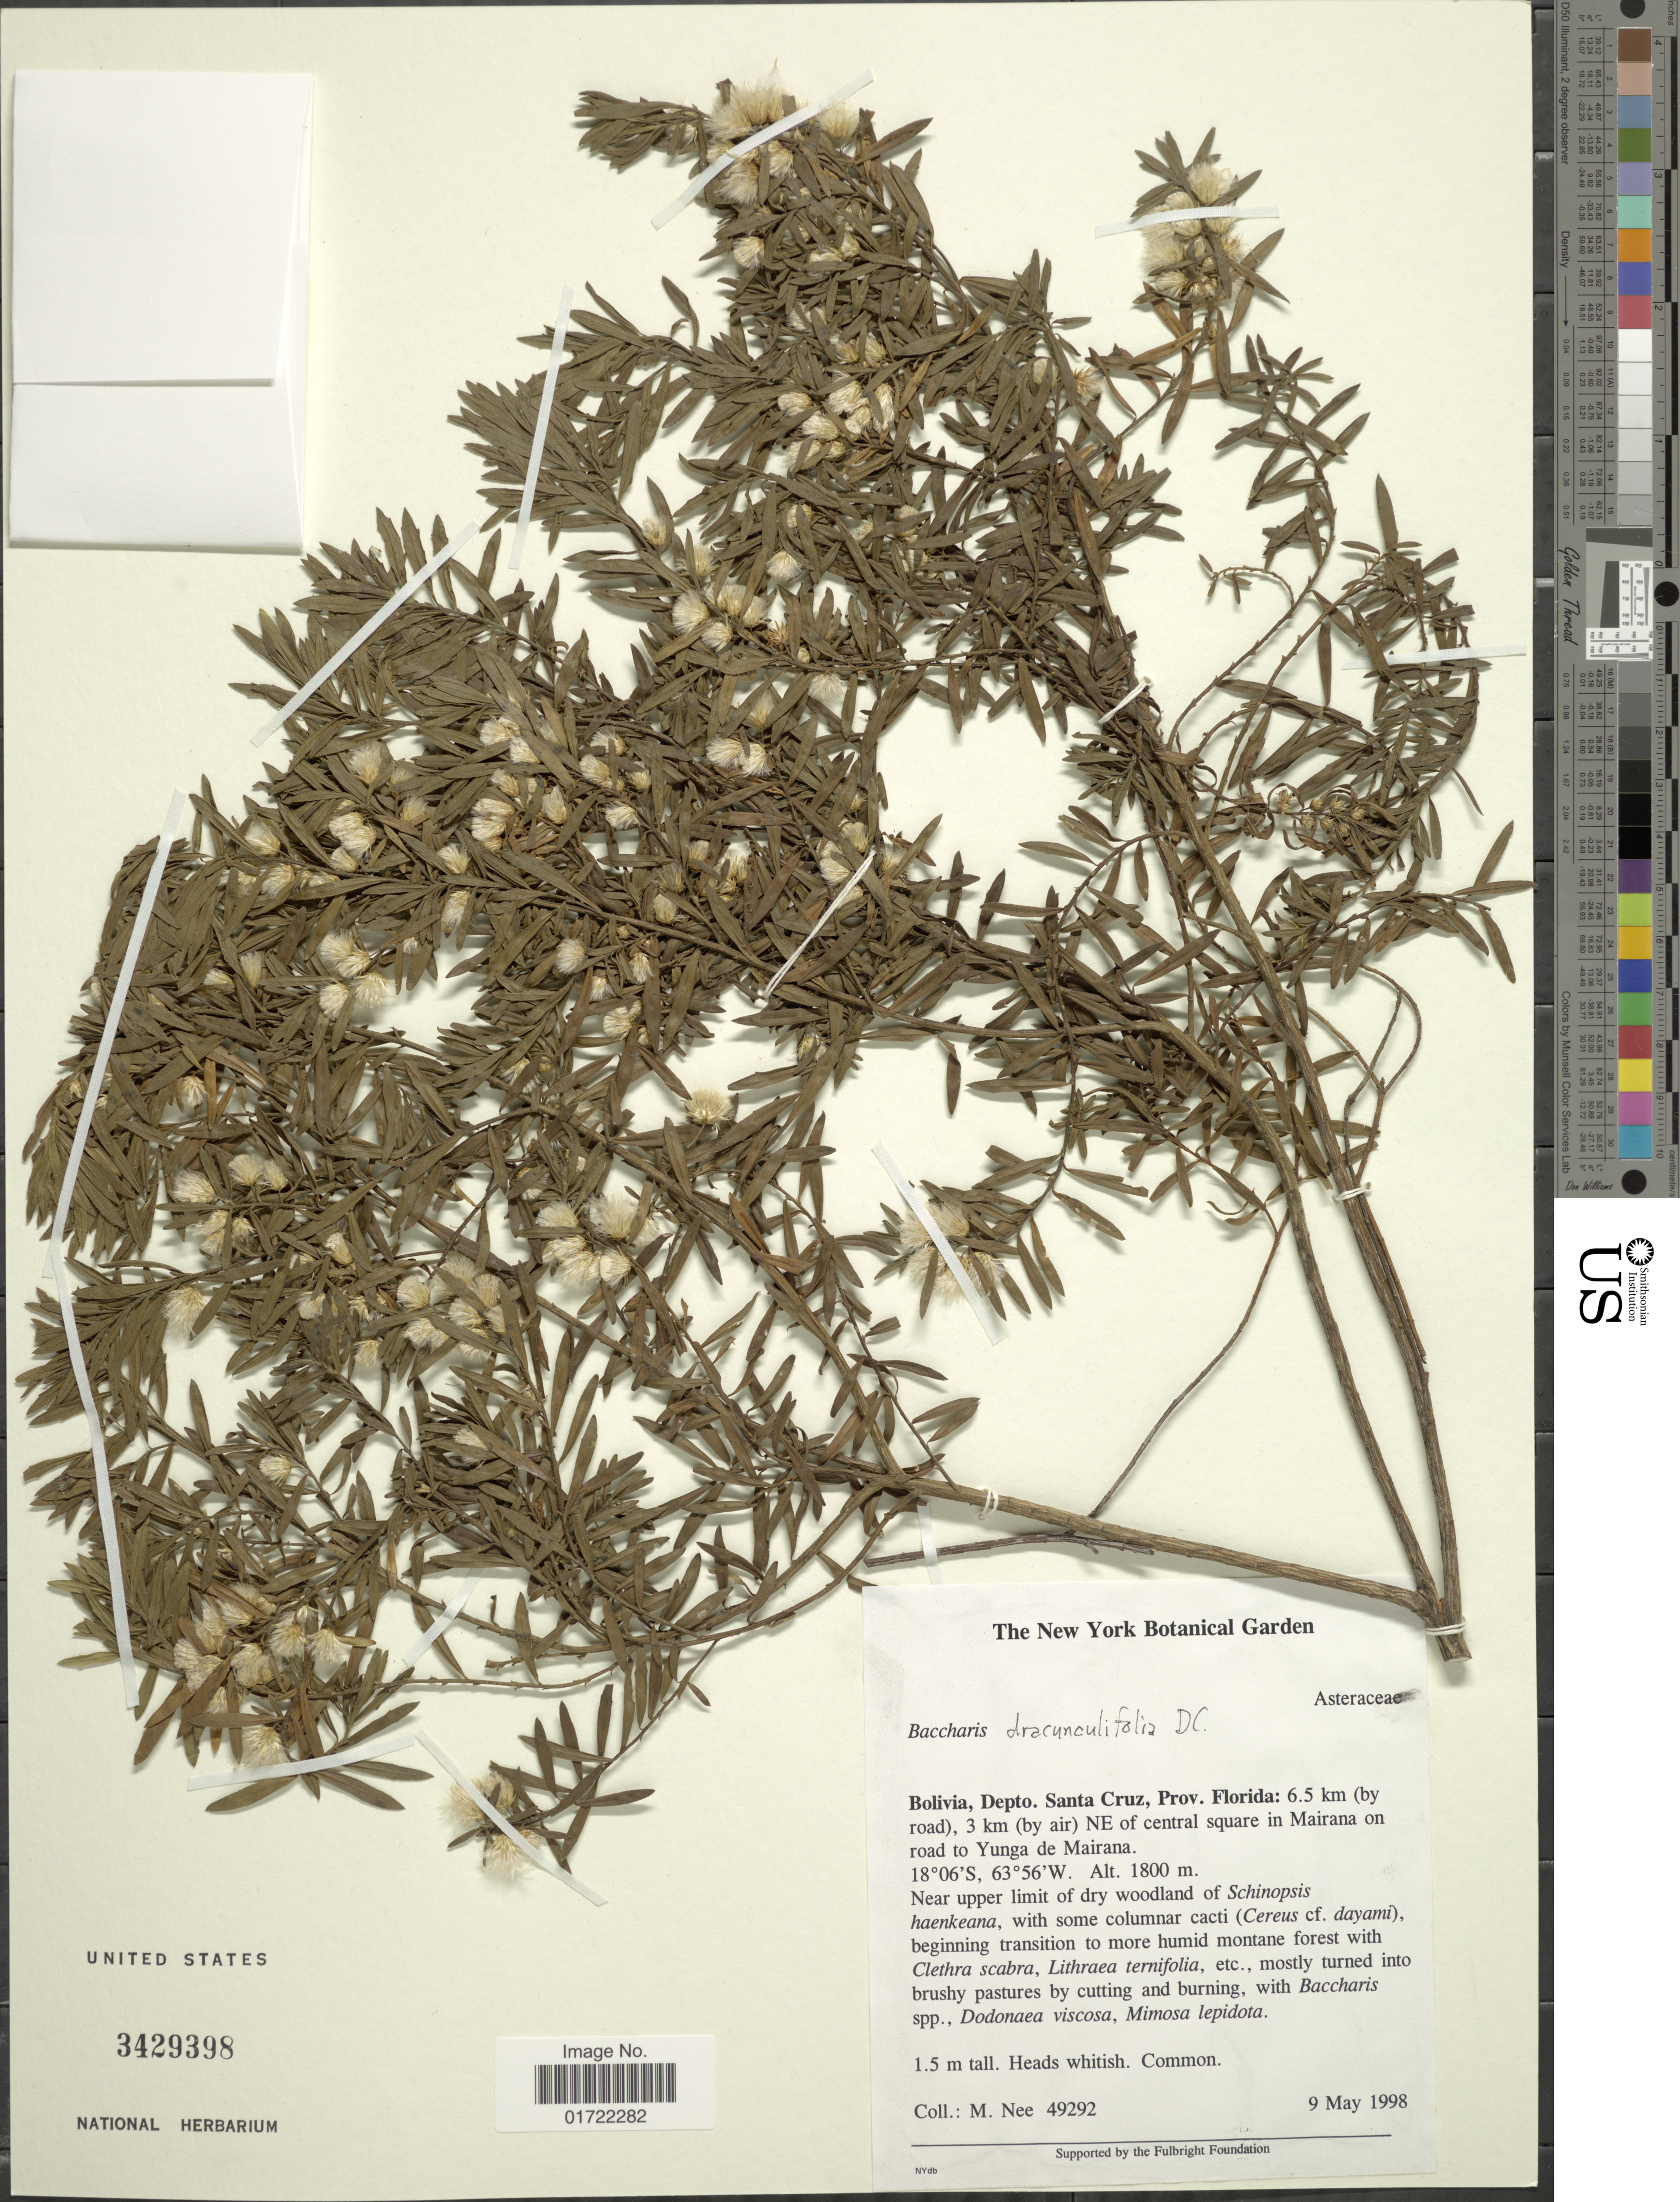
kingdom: Plantae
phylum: Tracheophyta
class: Magnoliopsida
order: Asterales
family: Asteraceae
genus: Baccharis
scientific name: Baccharis dracunculifolia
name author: DC.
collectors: M. Nee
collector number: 49292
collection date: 1998-05-09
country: Bolivia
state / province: Santa Cruz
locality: Prov. Florida, 6.5 km (by road), 3 km (by air) NE of central square in Mairana on road to Yunga de Mairana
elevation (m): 1800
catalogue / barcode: US 3429398